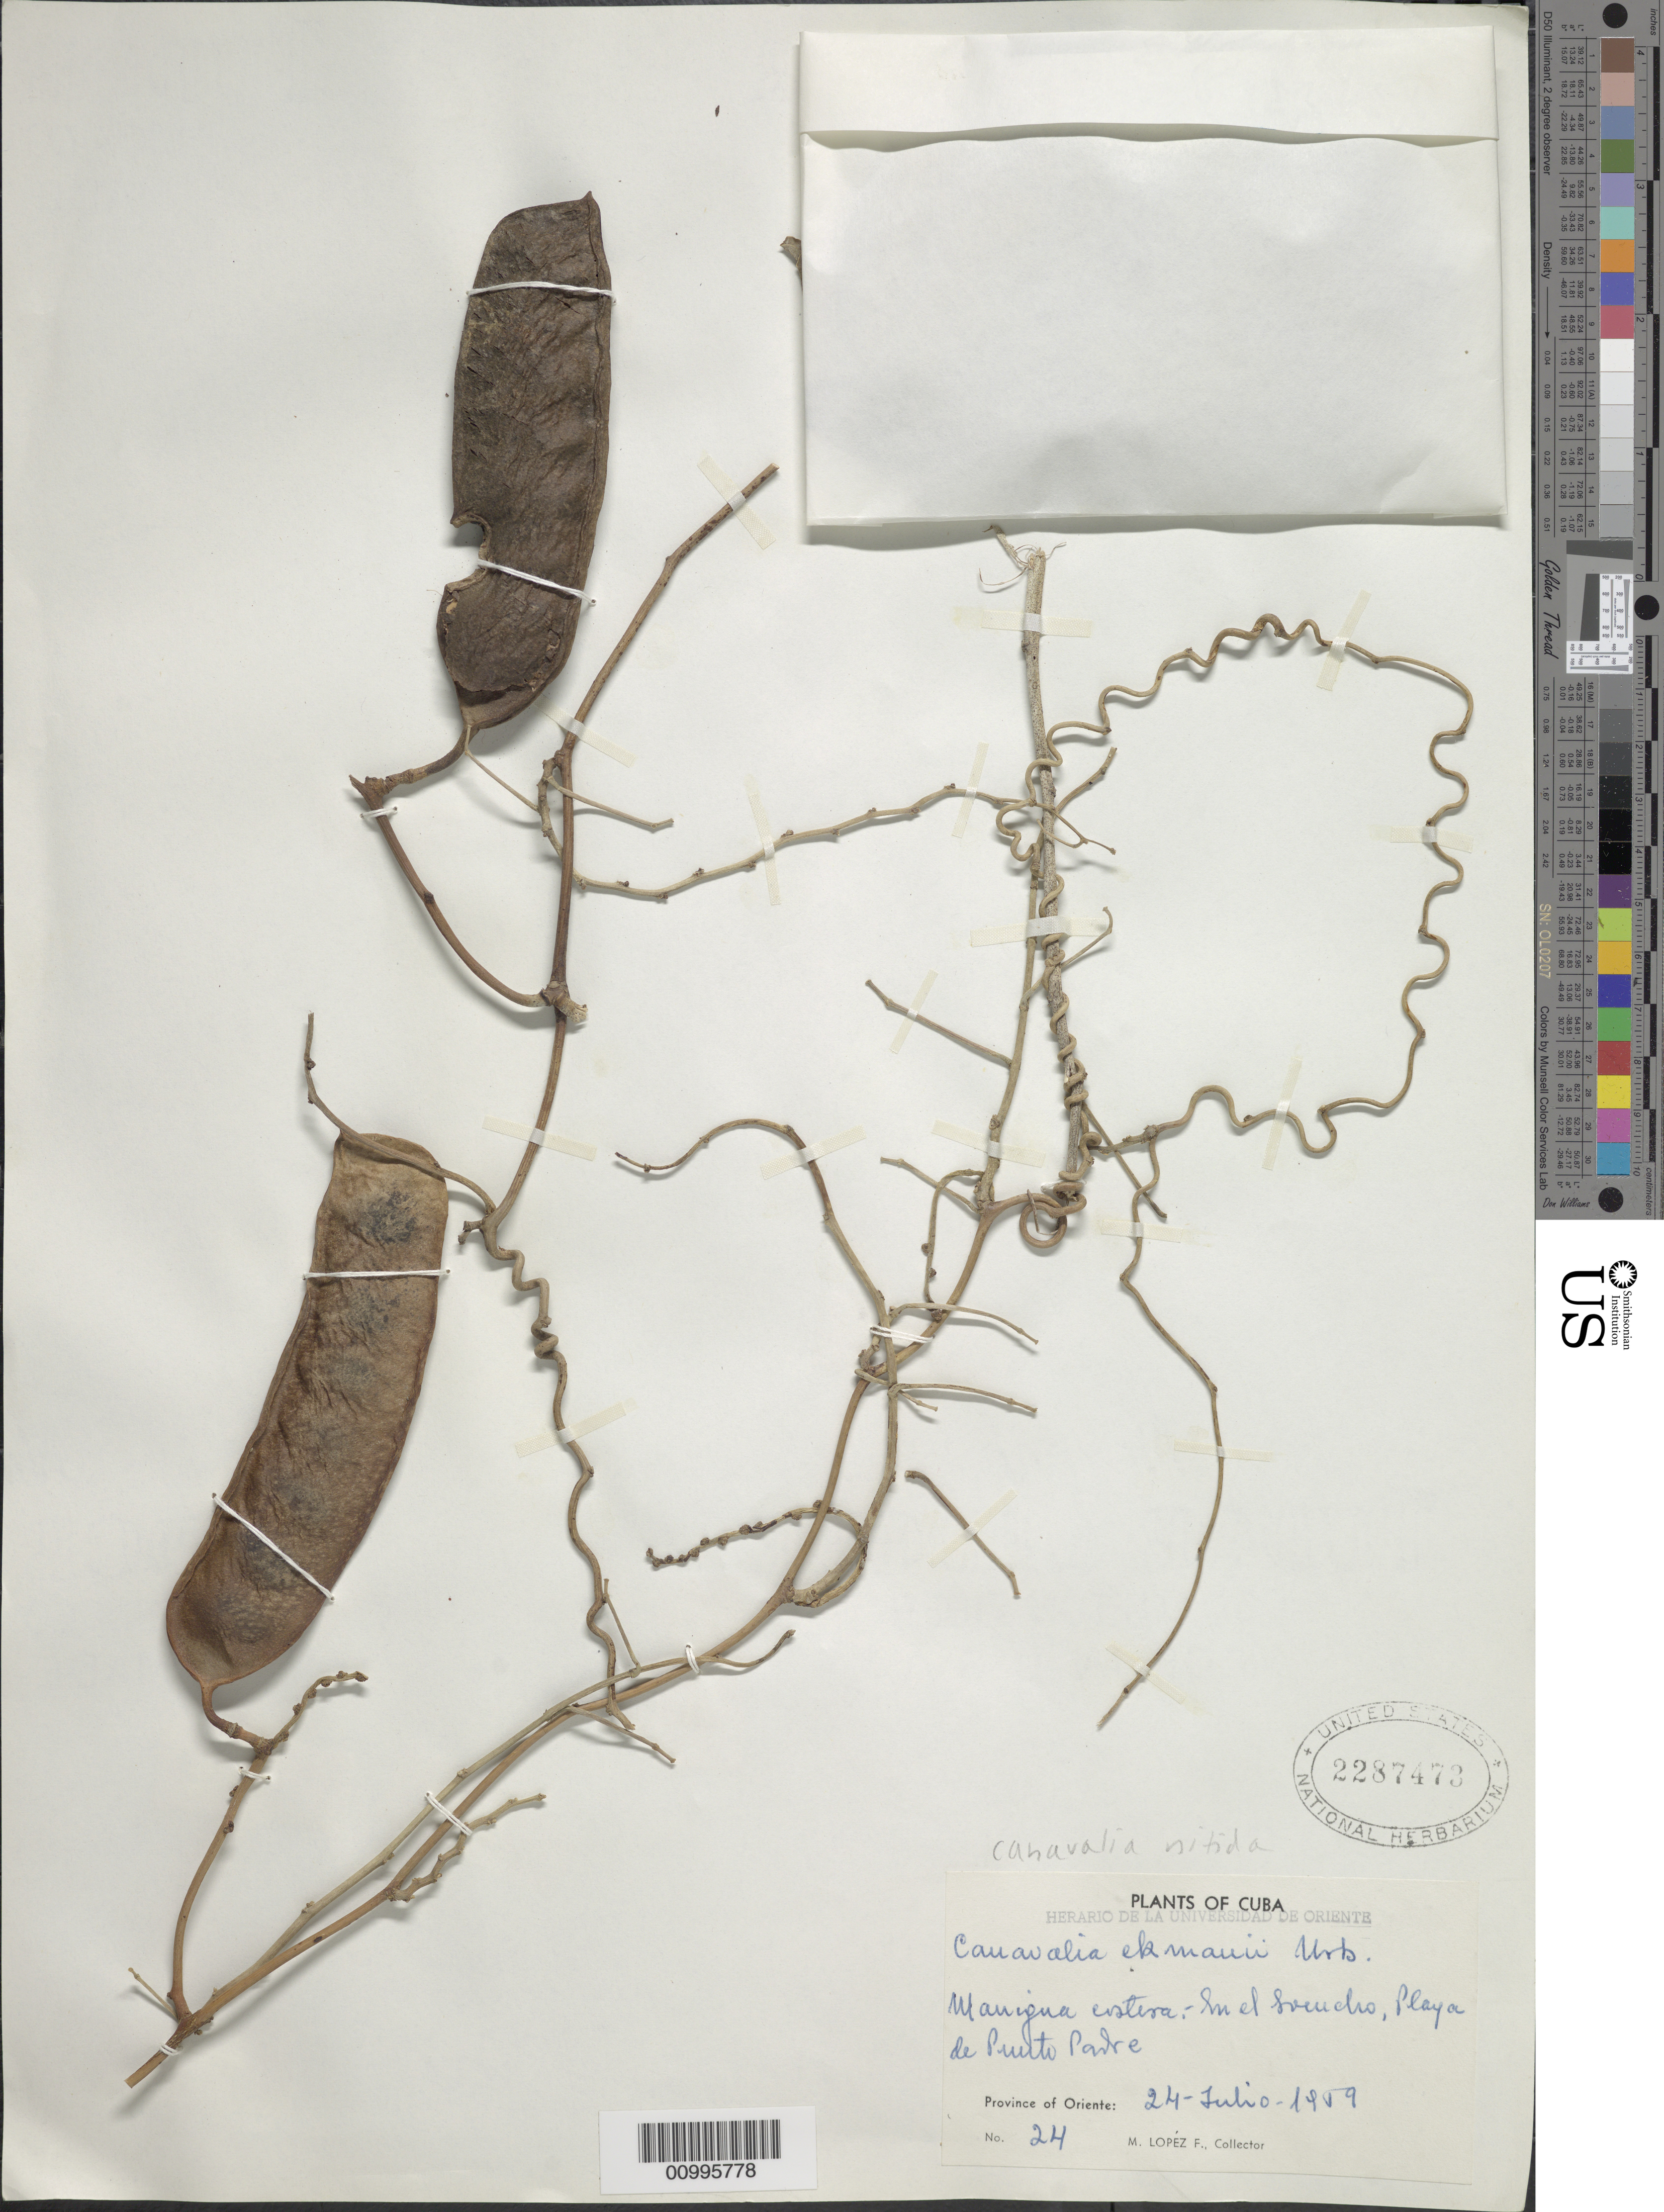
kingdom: Plantae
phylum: Tracheophyta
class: Magnoliopsida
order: Fabales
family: Fabaceae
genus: Canavalia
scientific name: Canavalia nitida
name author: (Cav.) Piper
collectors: M. López Figueiras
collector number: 24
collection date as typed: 24 Jul 1919 or 24 Jul 1959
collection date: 1919-07-24 or 1959-07-24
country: Cuba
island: Cuba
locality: Province of Oriente Puerto Padre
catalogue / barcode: US 2287473